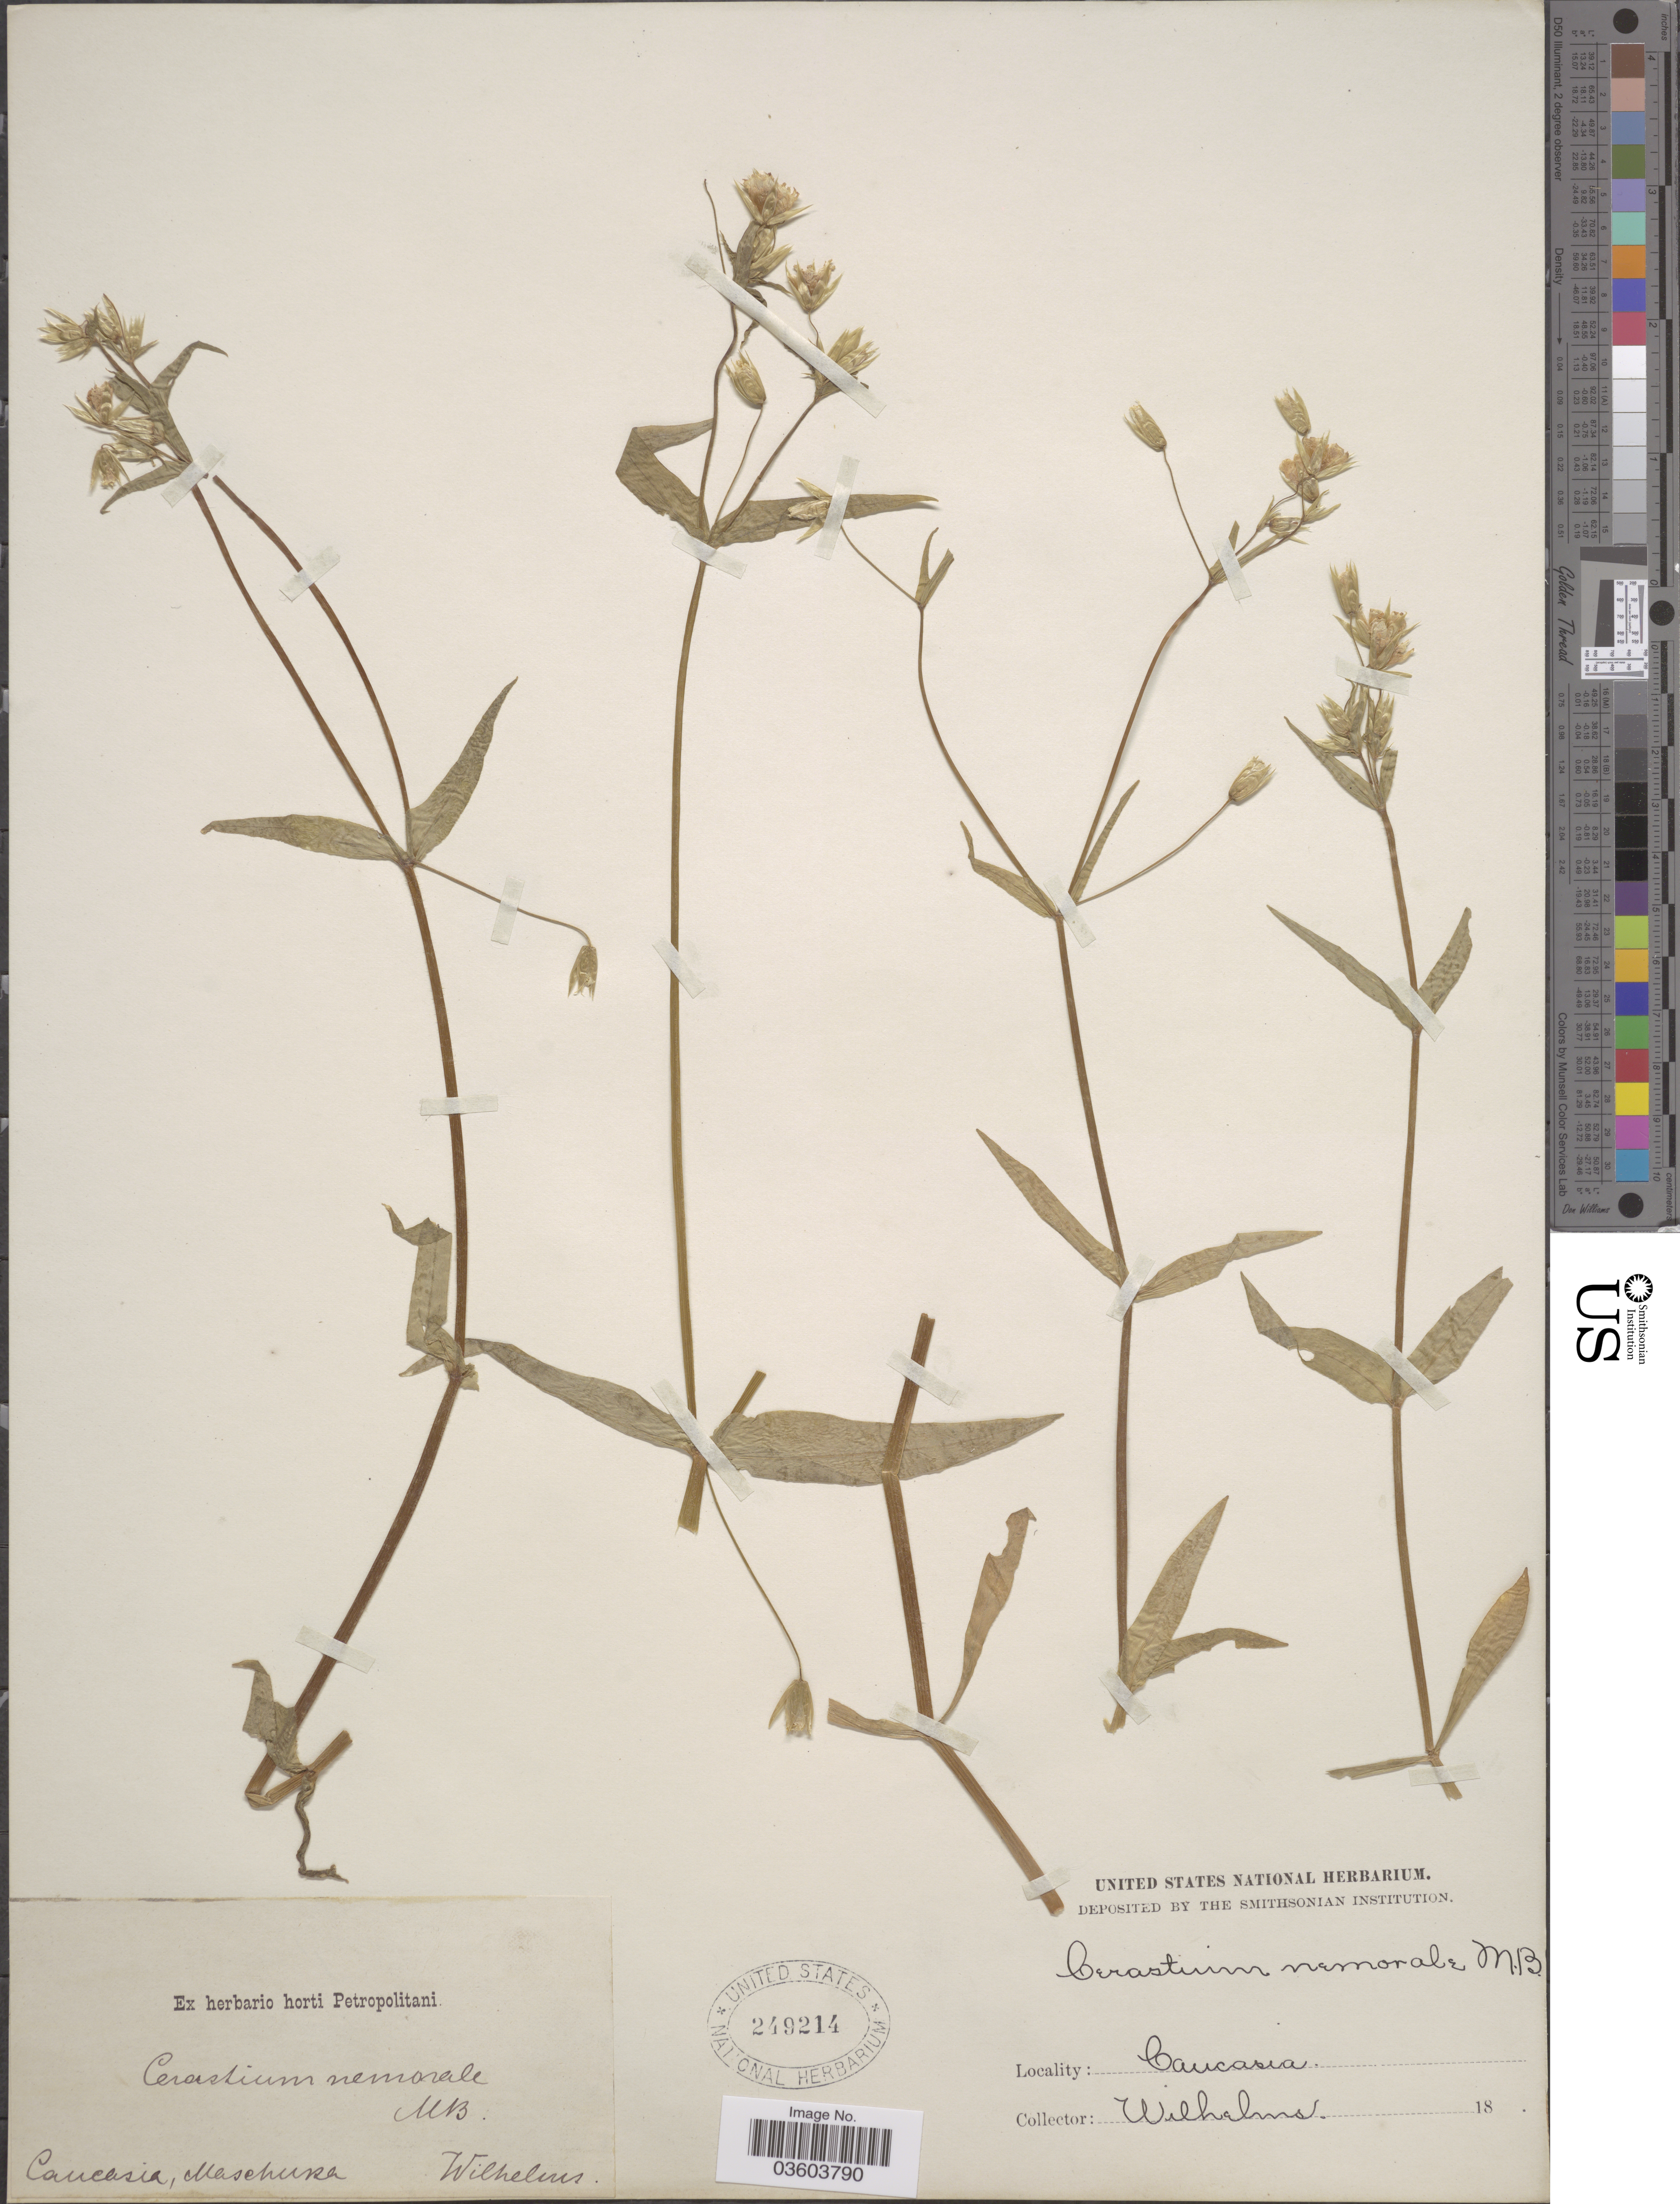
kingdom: Plantae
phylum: Tracheophyta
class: Magnoliopsida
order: Caryophyllales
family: Caryophyllaceae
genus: Cerastium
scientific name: Cerastium nemorale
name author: M. Bieb.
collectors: C. Wilhelms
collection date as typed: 18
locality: Caucasia, Maschuka.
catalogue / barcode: US 249214